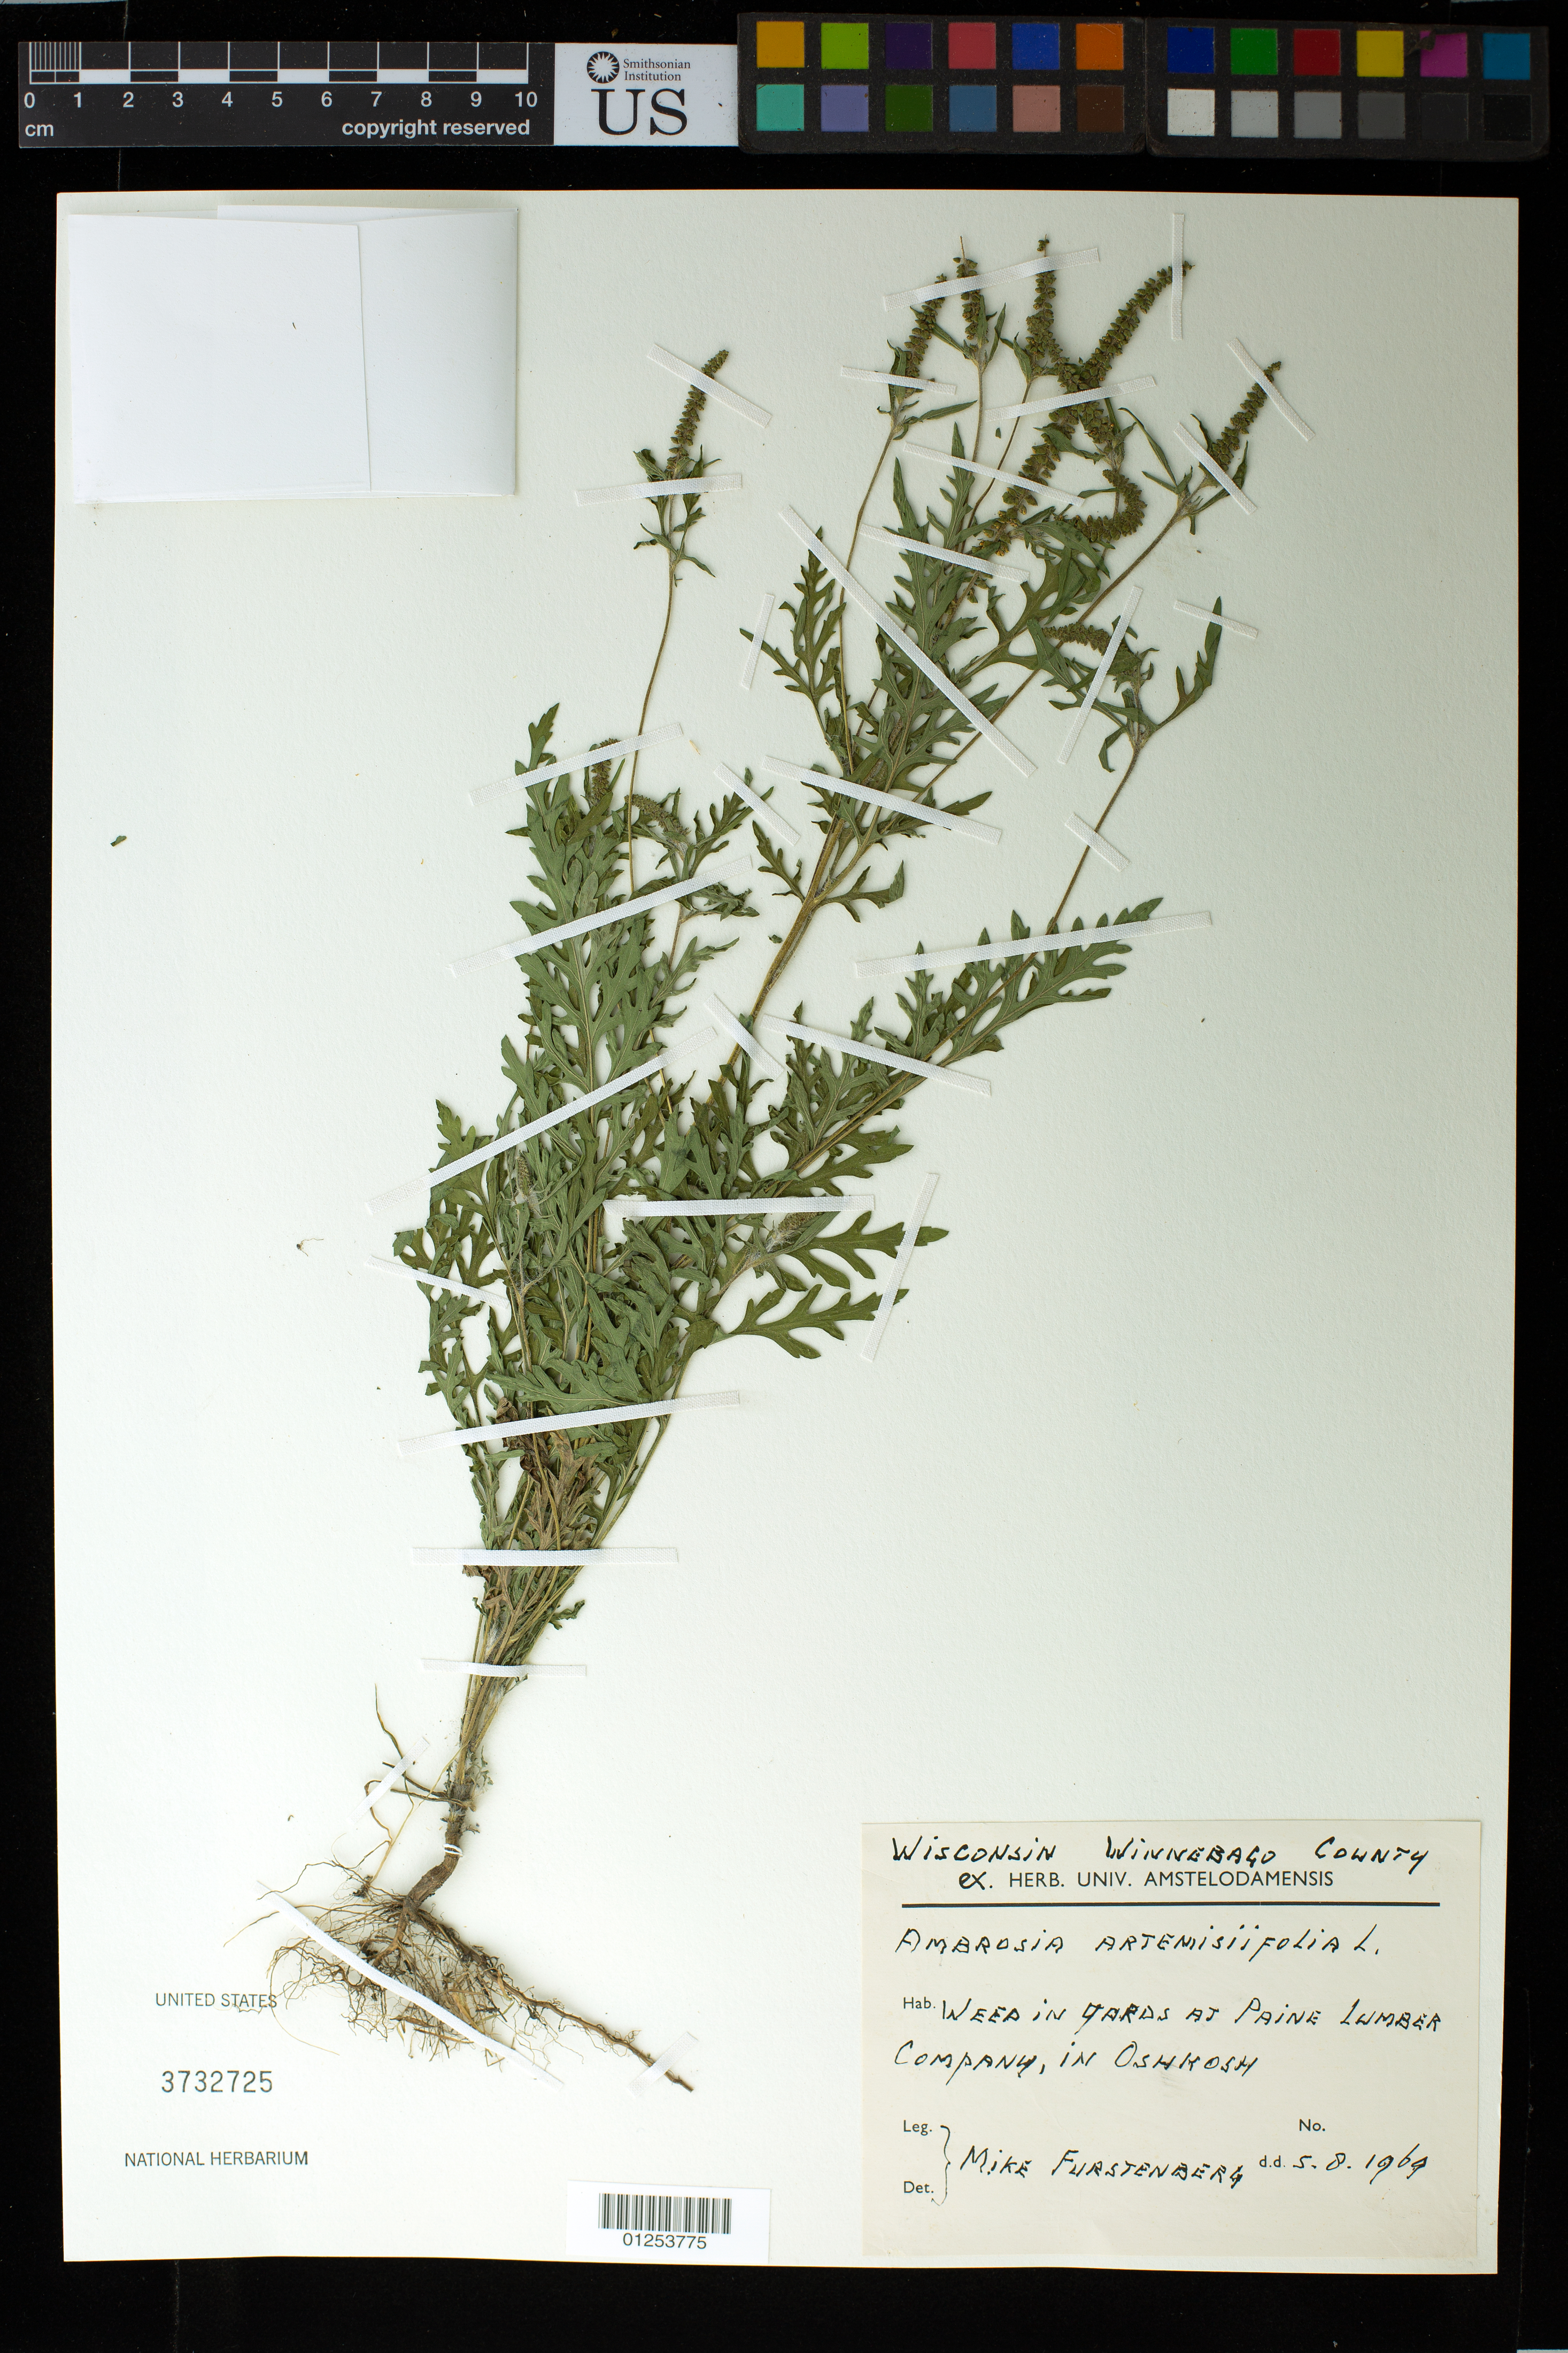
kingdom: Plantae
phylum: Tracheophyta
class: Magnoliopsida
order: Asterales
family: Asteraceae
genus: Ambrosia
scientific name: Ambrosia artemisiifolia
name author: L.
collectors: M. Furstenberg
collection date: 1969-08-05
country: United States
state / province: Wisconsin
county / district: Winnebago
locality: Weed in yards at Paine Lumber Company in Oshkosh.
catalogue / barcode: US 3732725